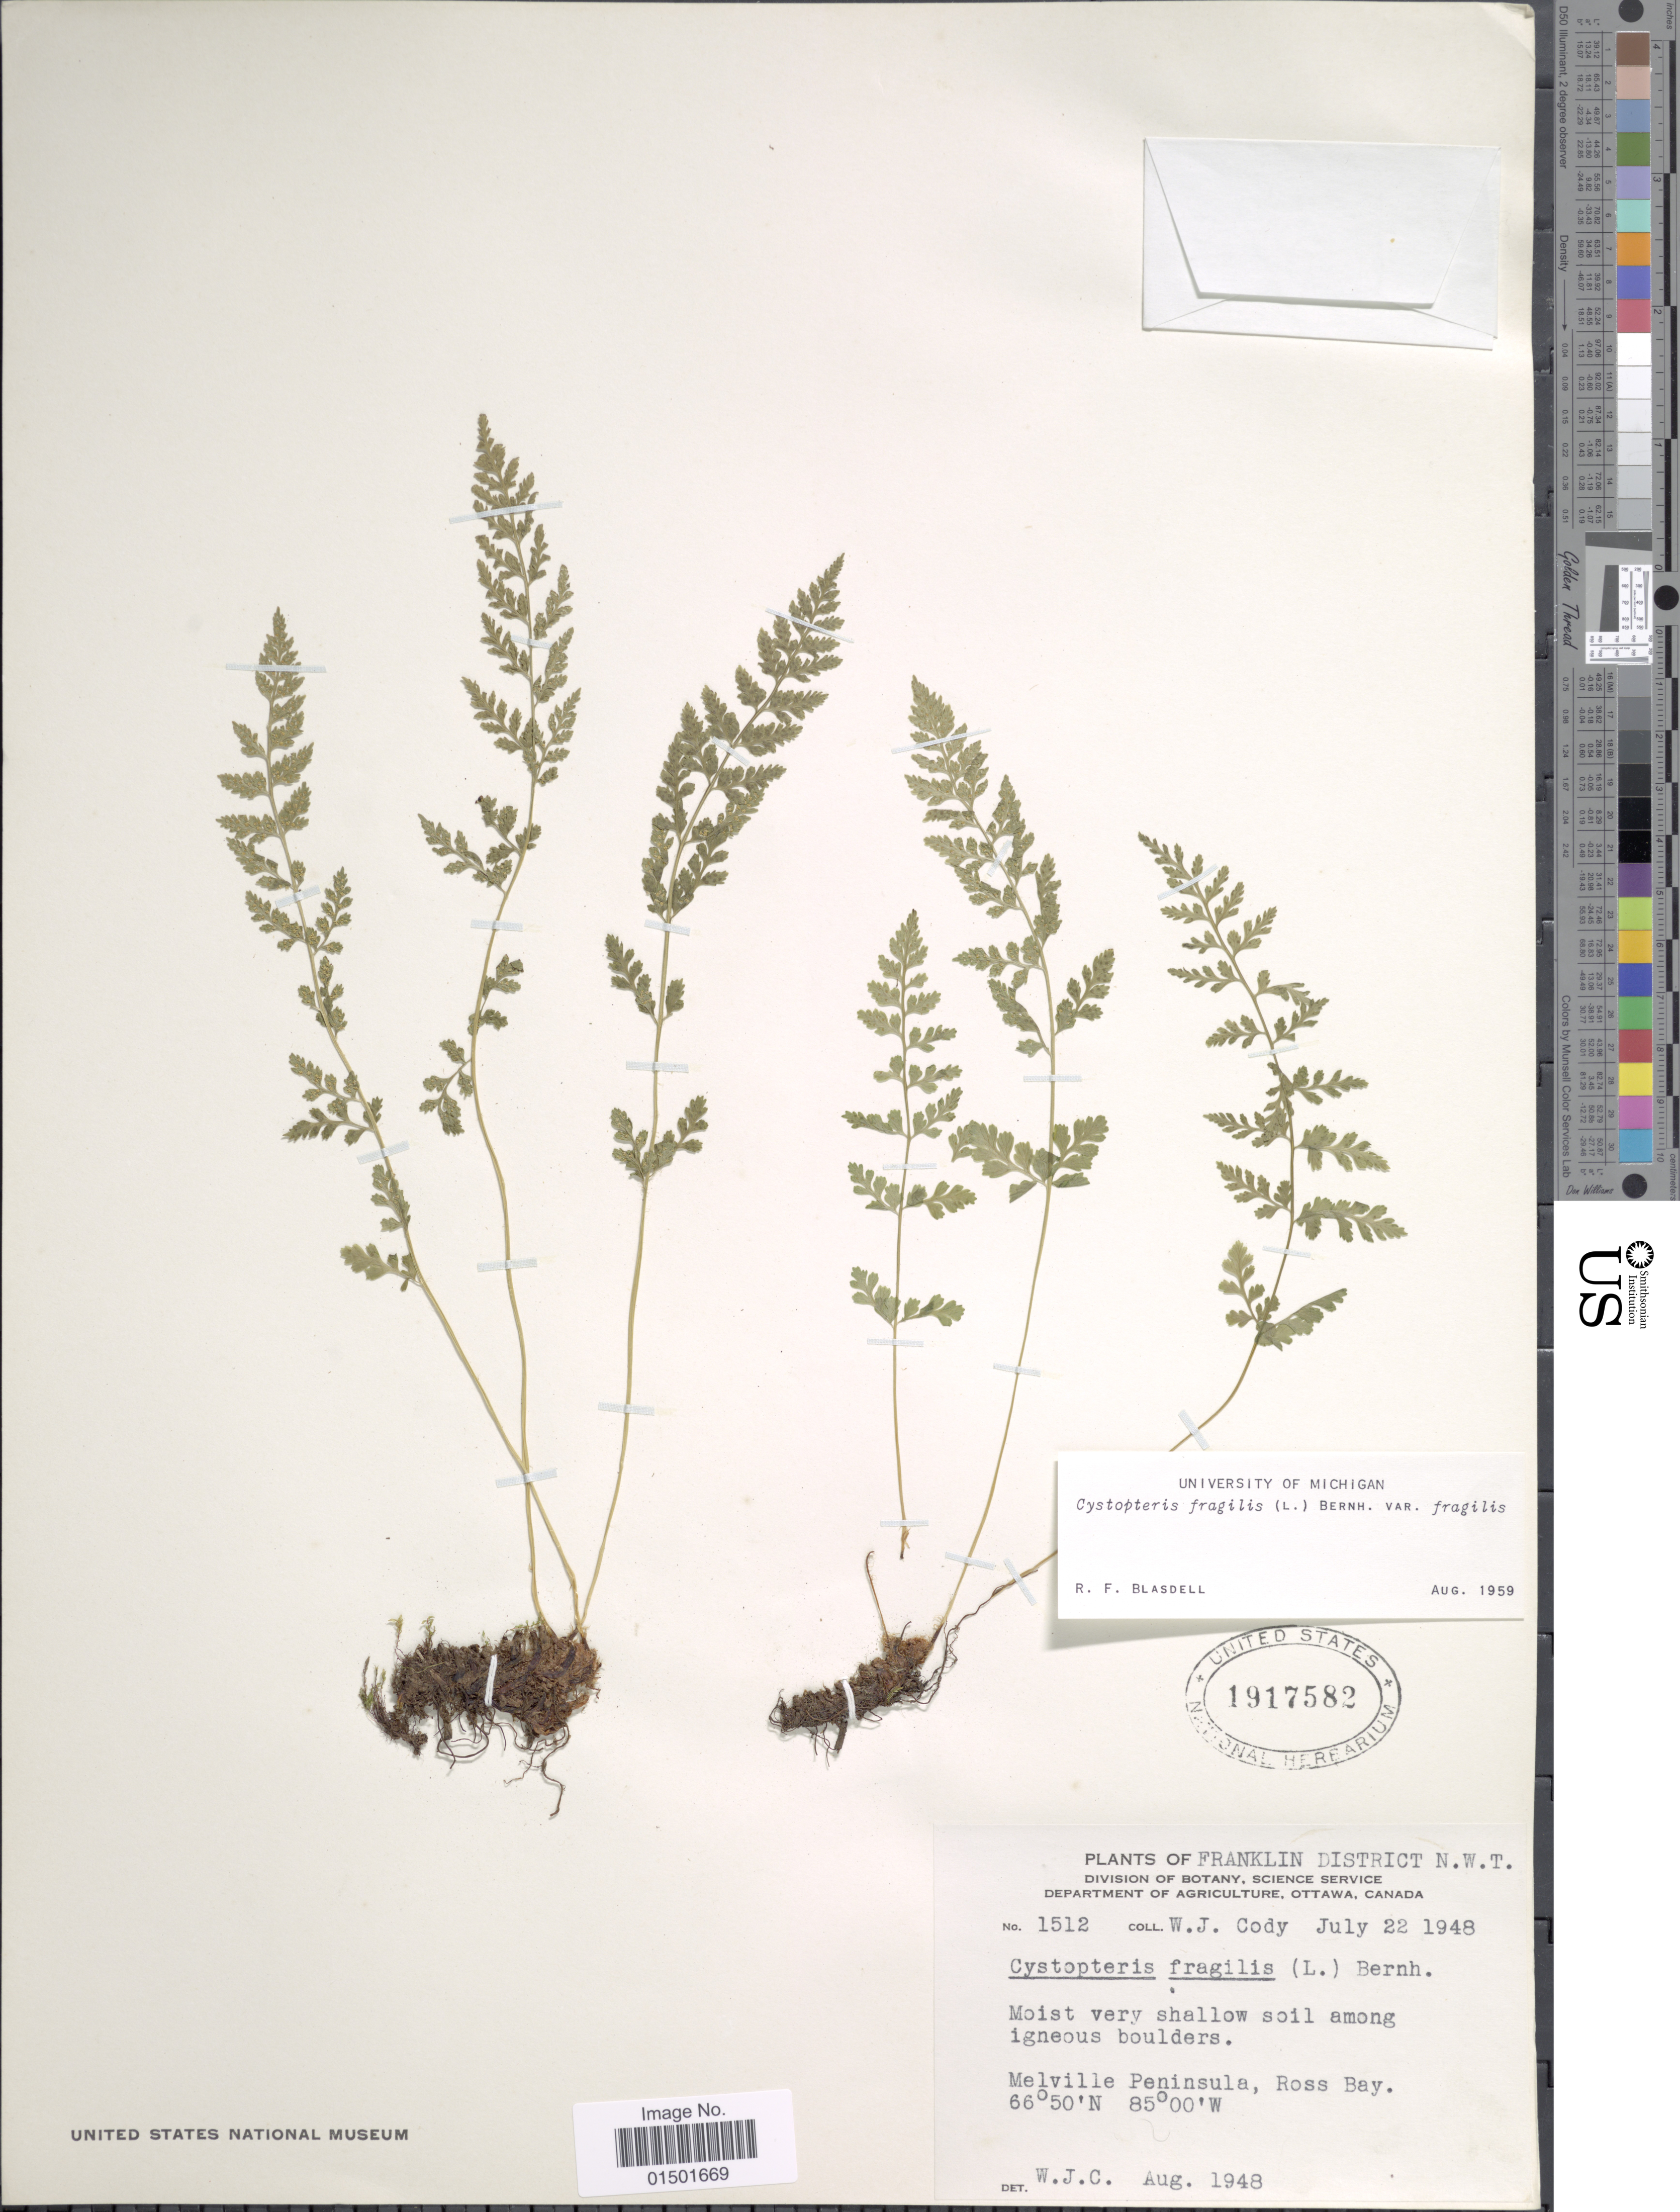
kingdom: Plantae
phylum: Tracheophyta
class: Polypodiopsida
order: Polypodiales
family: Cystopteridaceae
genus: Cystopteris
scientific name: Cystopteris fragilis var. fragilis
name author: (L.) Bernh.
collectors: W. Cody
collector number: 1512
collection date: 1948-07-22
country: Canada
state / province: Northwest Territories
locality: Franklin District N.W.T. Melville Peninsula, Ross Bay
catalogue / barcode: US 1917582